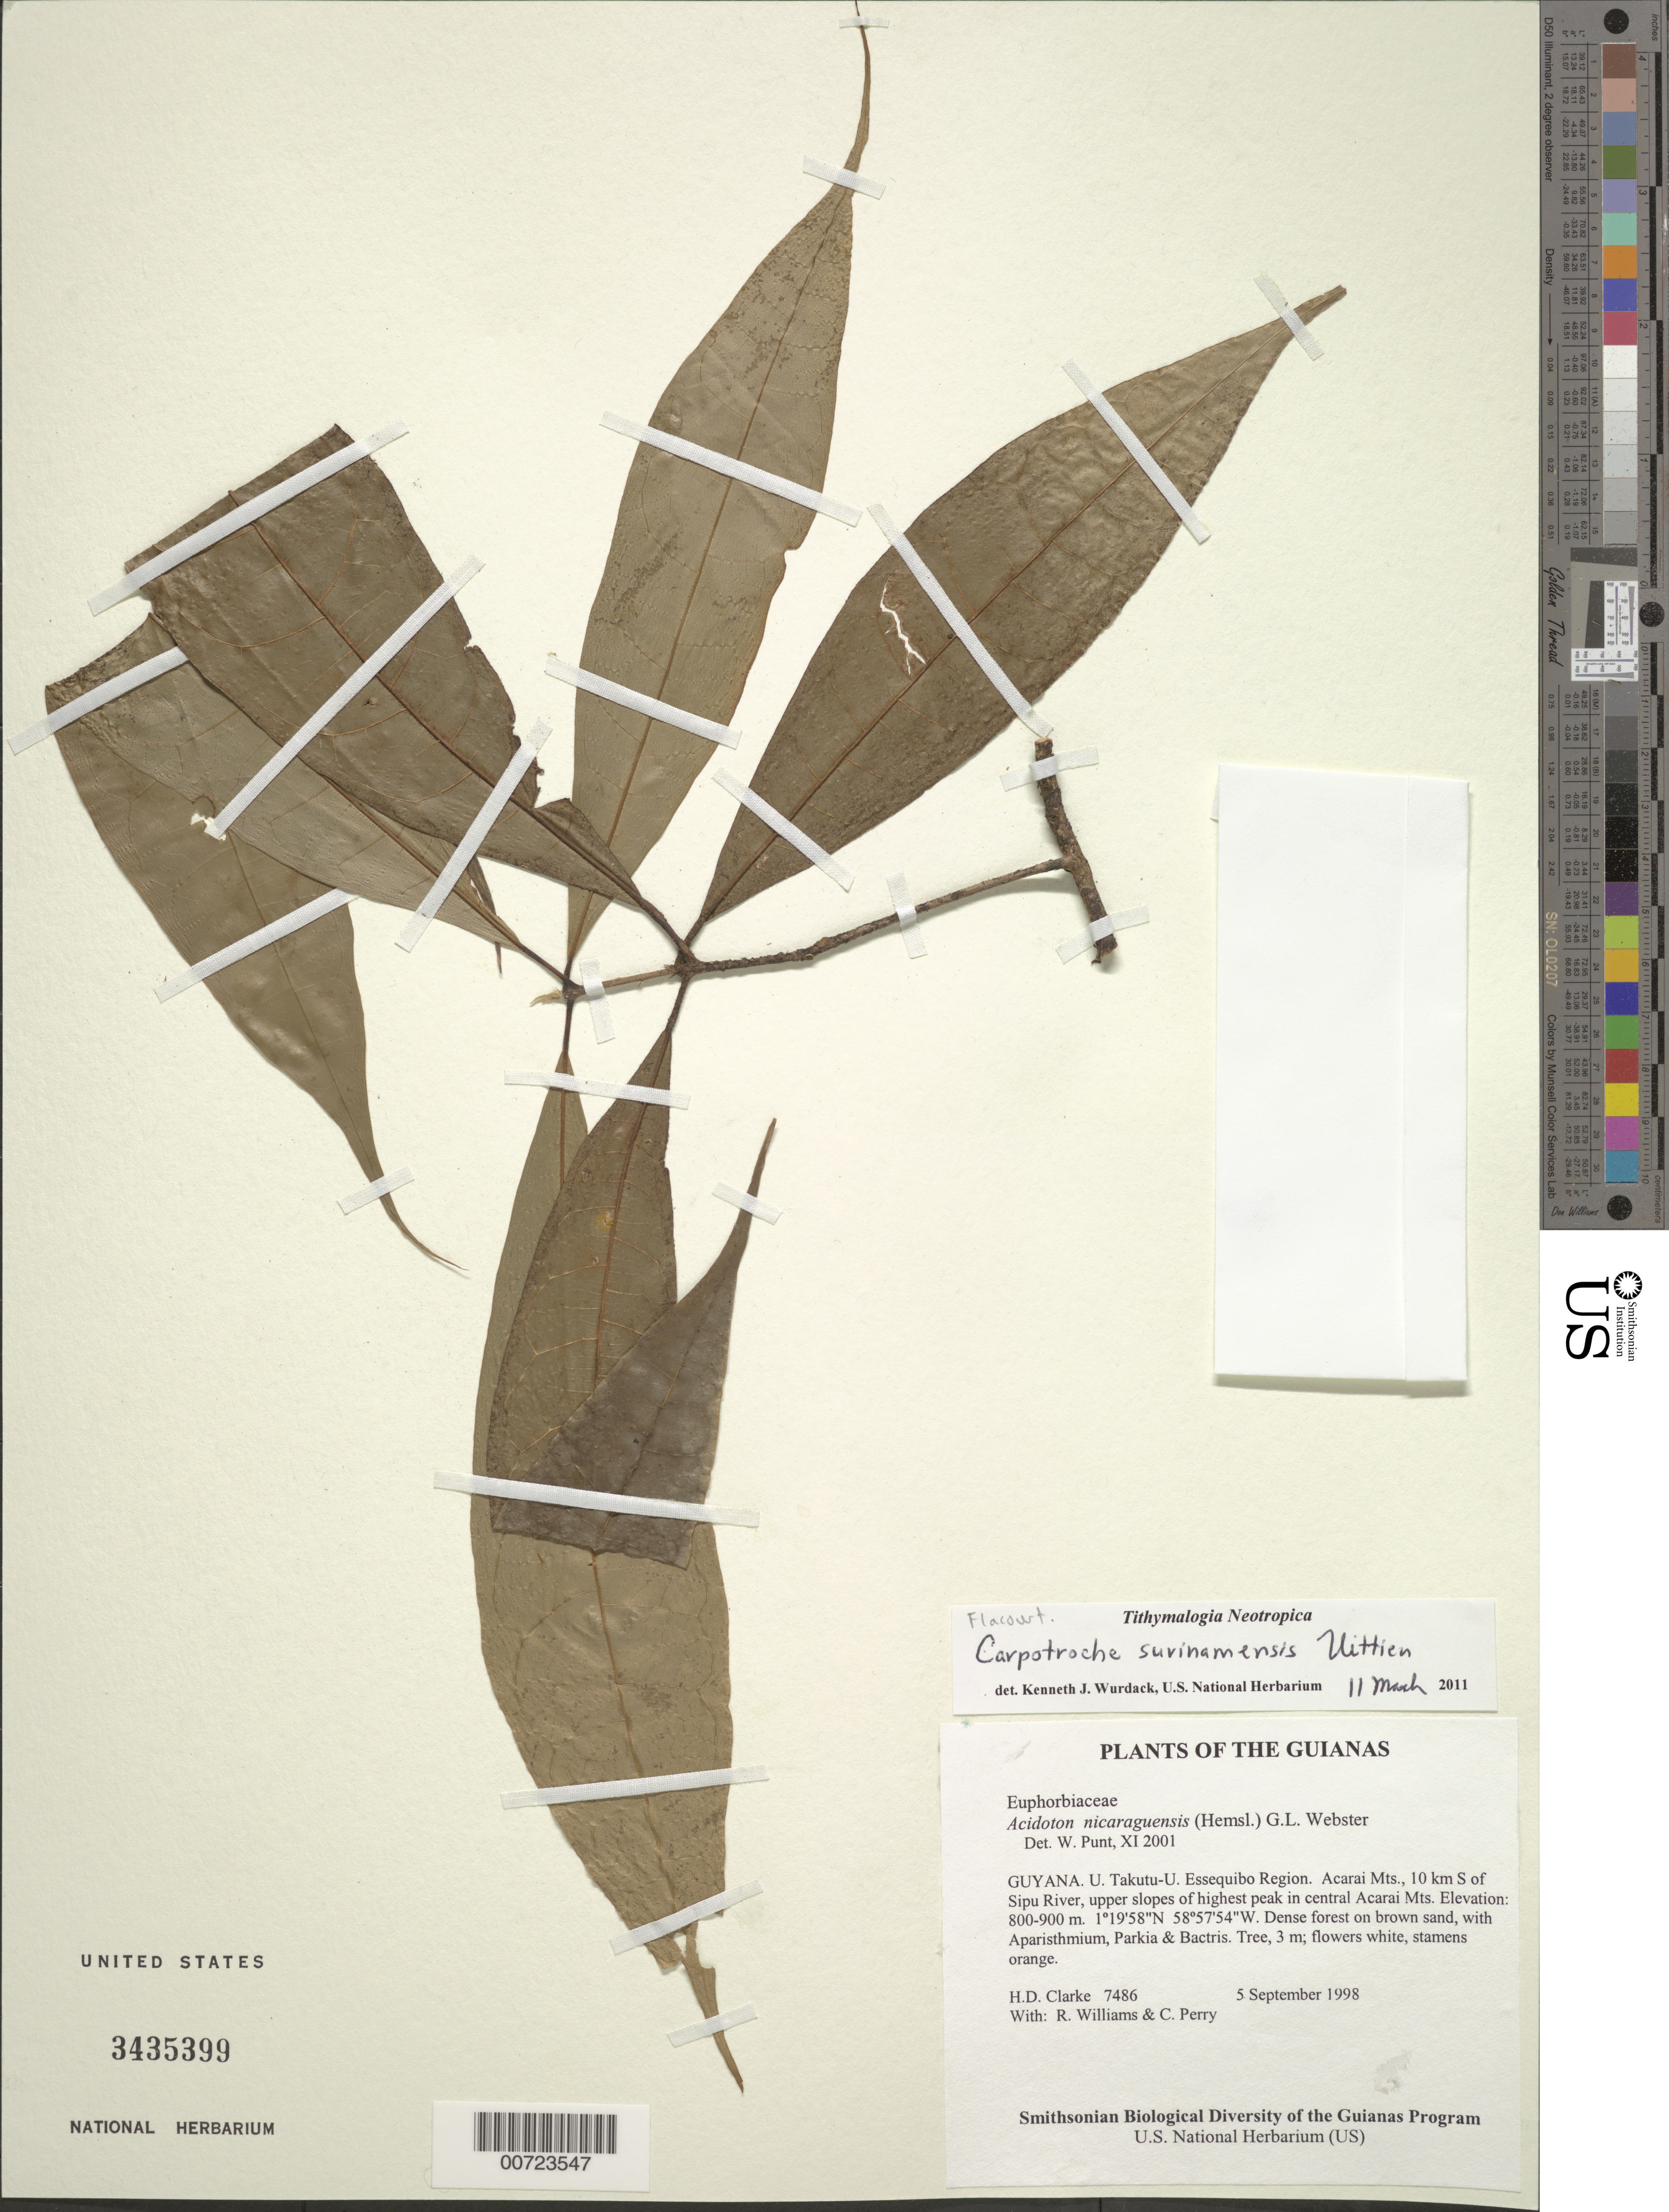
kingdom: Plantae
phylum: Tracheophyta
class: Magnoliopsida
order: Malpighiales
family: Achariaceae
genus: Carpotroche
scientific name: Carpotroche surinamensis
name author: Uittien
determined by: Wurdack, Kenneth J., (US), Smithsonian Institution - National Museum of Natural History (UNITED STATES)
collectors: H. D. Clarke, R. Williams & C. Perry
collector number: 7486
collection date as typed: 5 September 1998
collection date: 1998-09-05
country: Guyana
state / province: U. Takutu-U. Essequibo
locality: Acarai Mts., 10 km S of Sipu River, upper slopes of highest peak in central Acarai Mts.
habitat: Dense forest on brown sand, with Aparisthmium, Parkia & Bactris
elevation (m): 800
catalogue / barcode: US 3435399